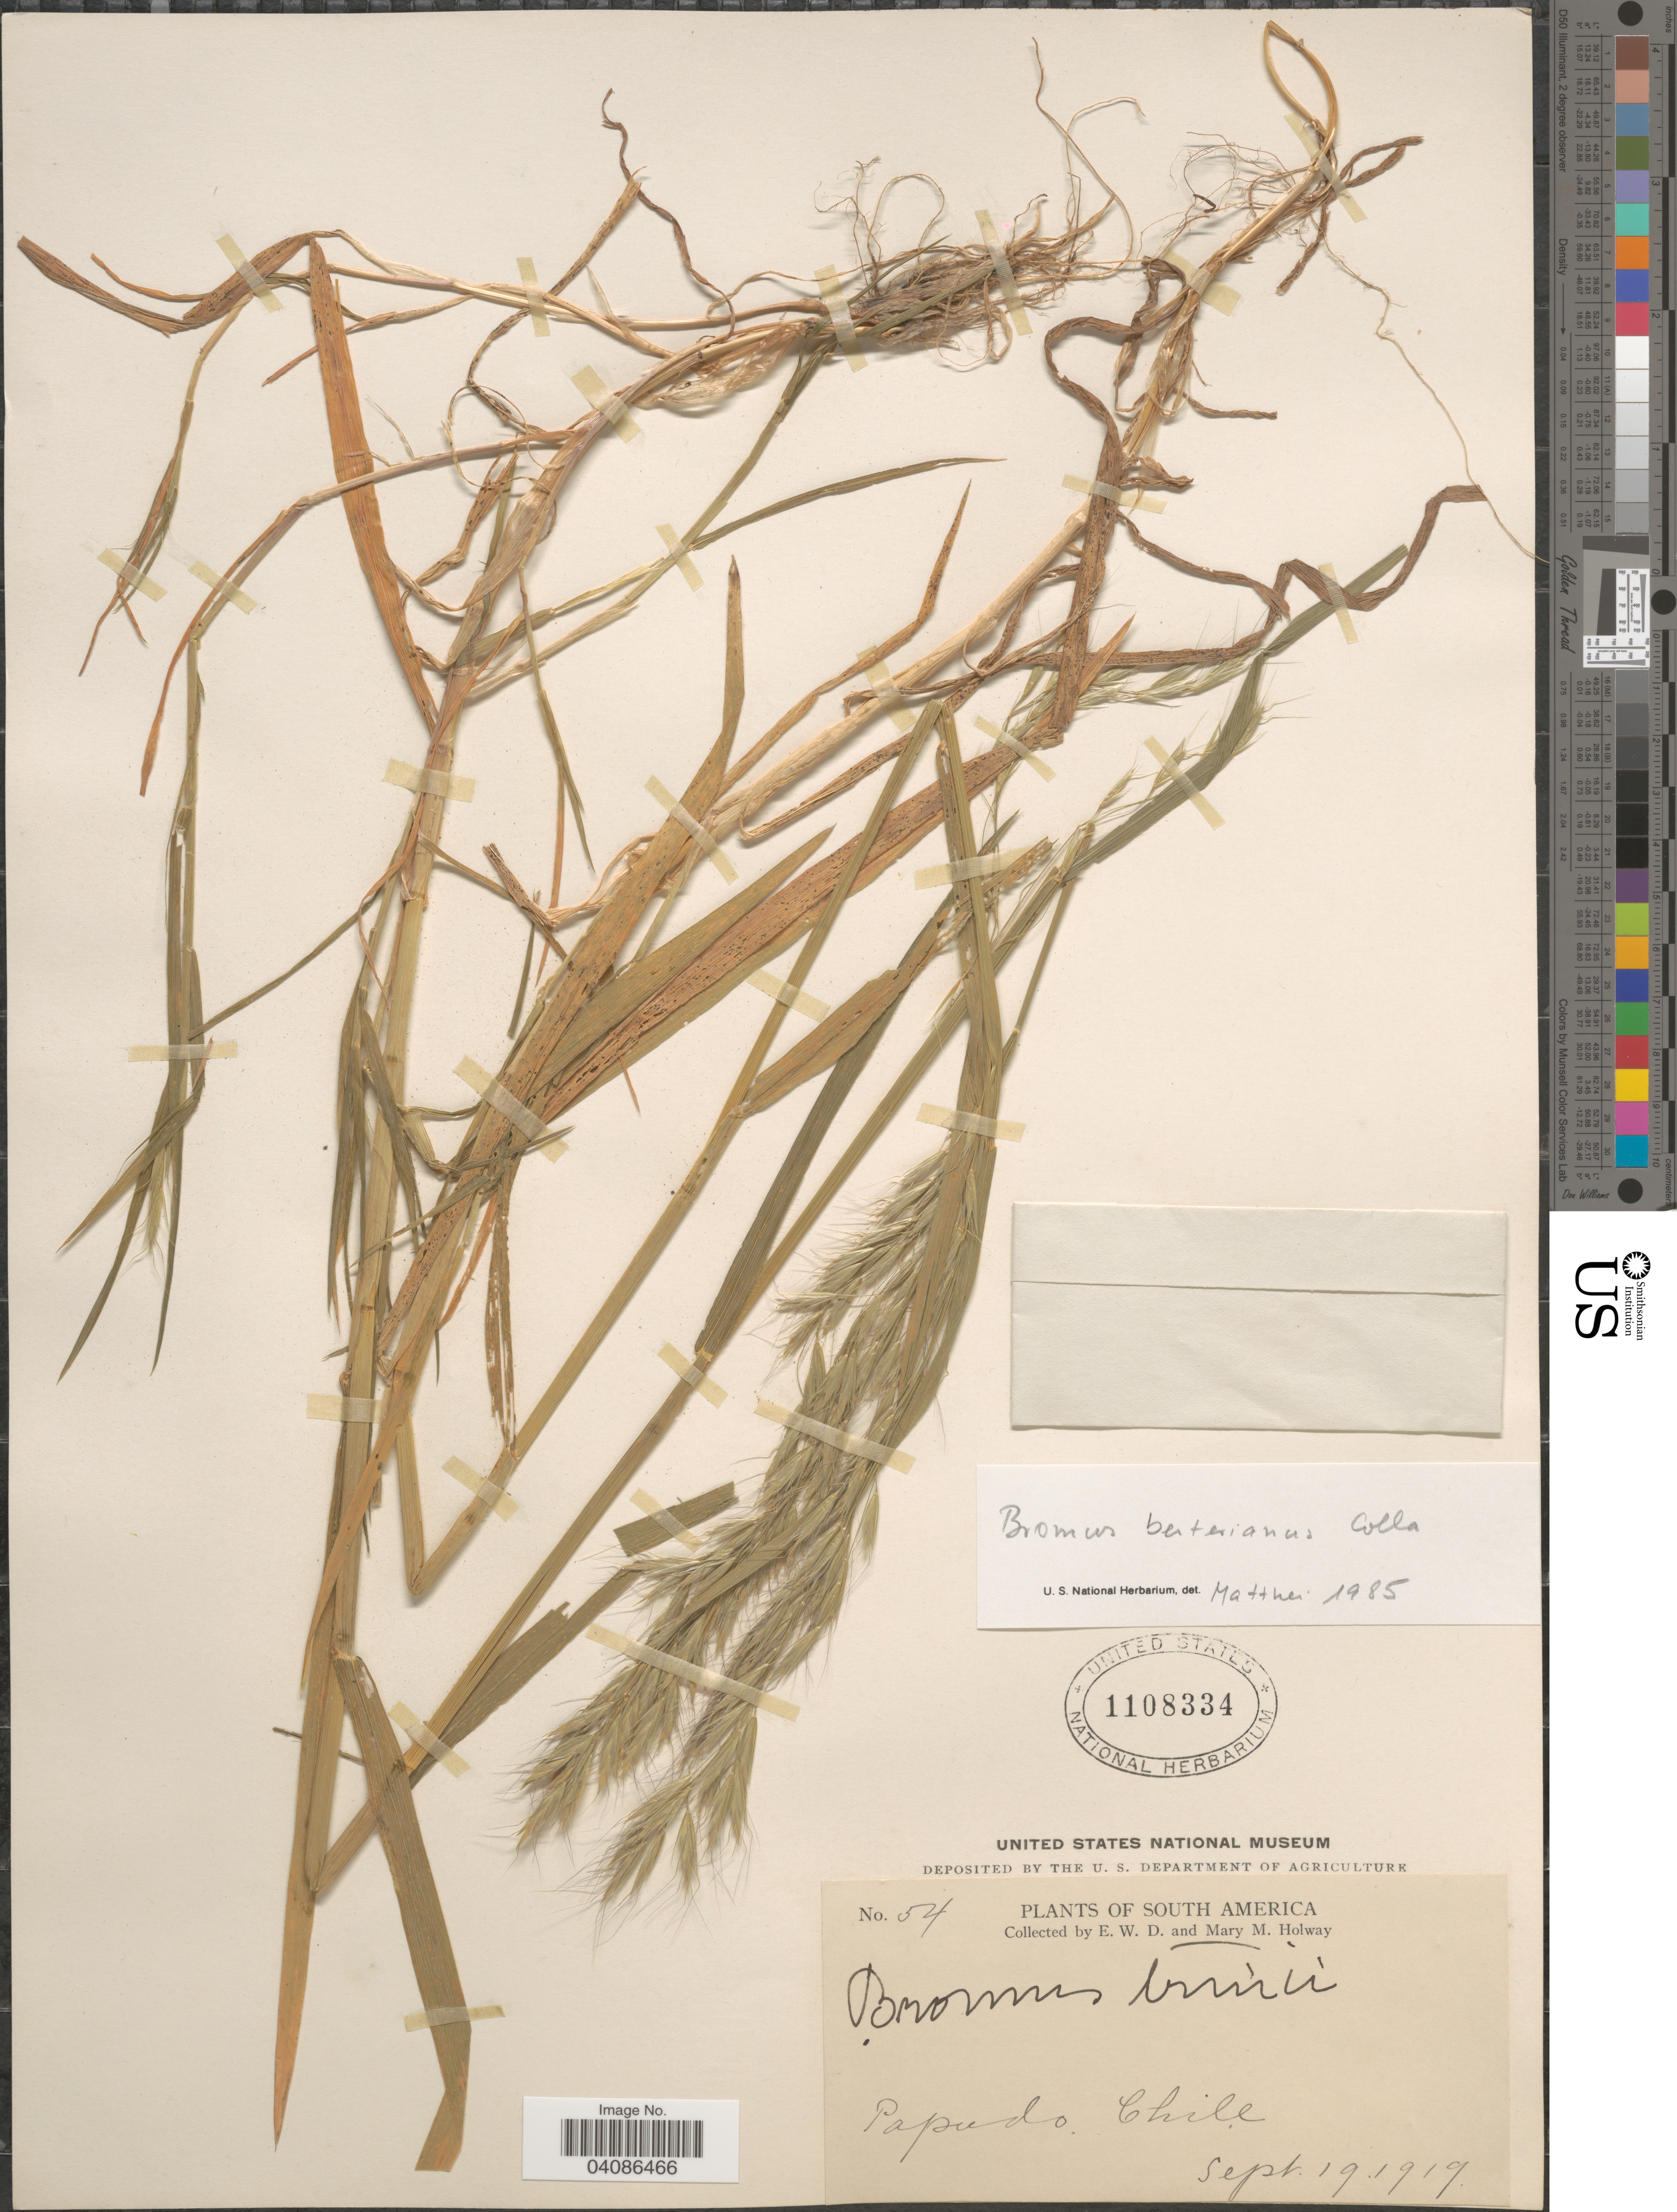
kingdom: Plantae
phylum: Tracheophyta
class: Liliopsida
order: Poales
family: Poaceae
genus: Bromus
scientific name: Bromus berteroanus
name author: Colla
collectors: E. W. D. Holway & M. M. Holway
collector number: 54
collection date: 1919-09-19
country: Chile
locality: Papudo.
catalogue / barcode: US 1108334